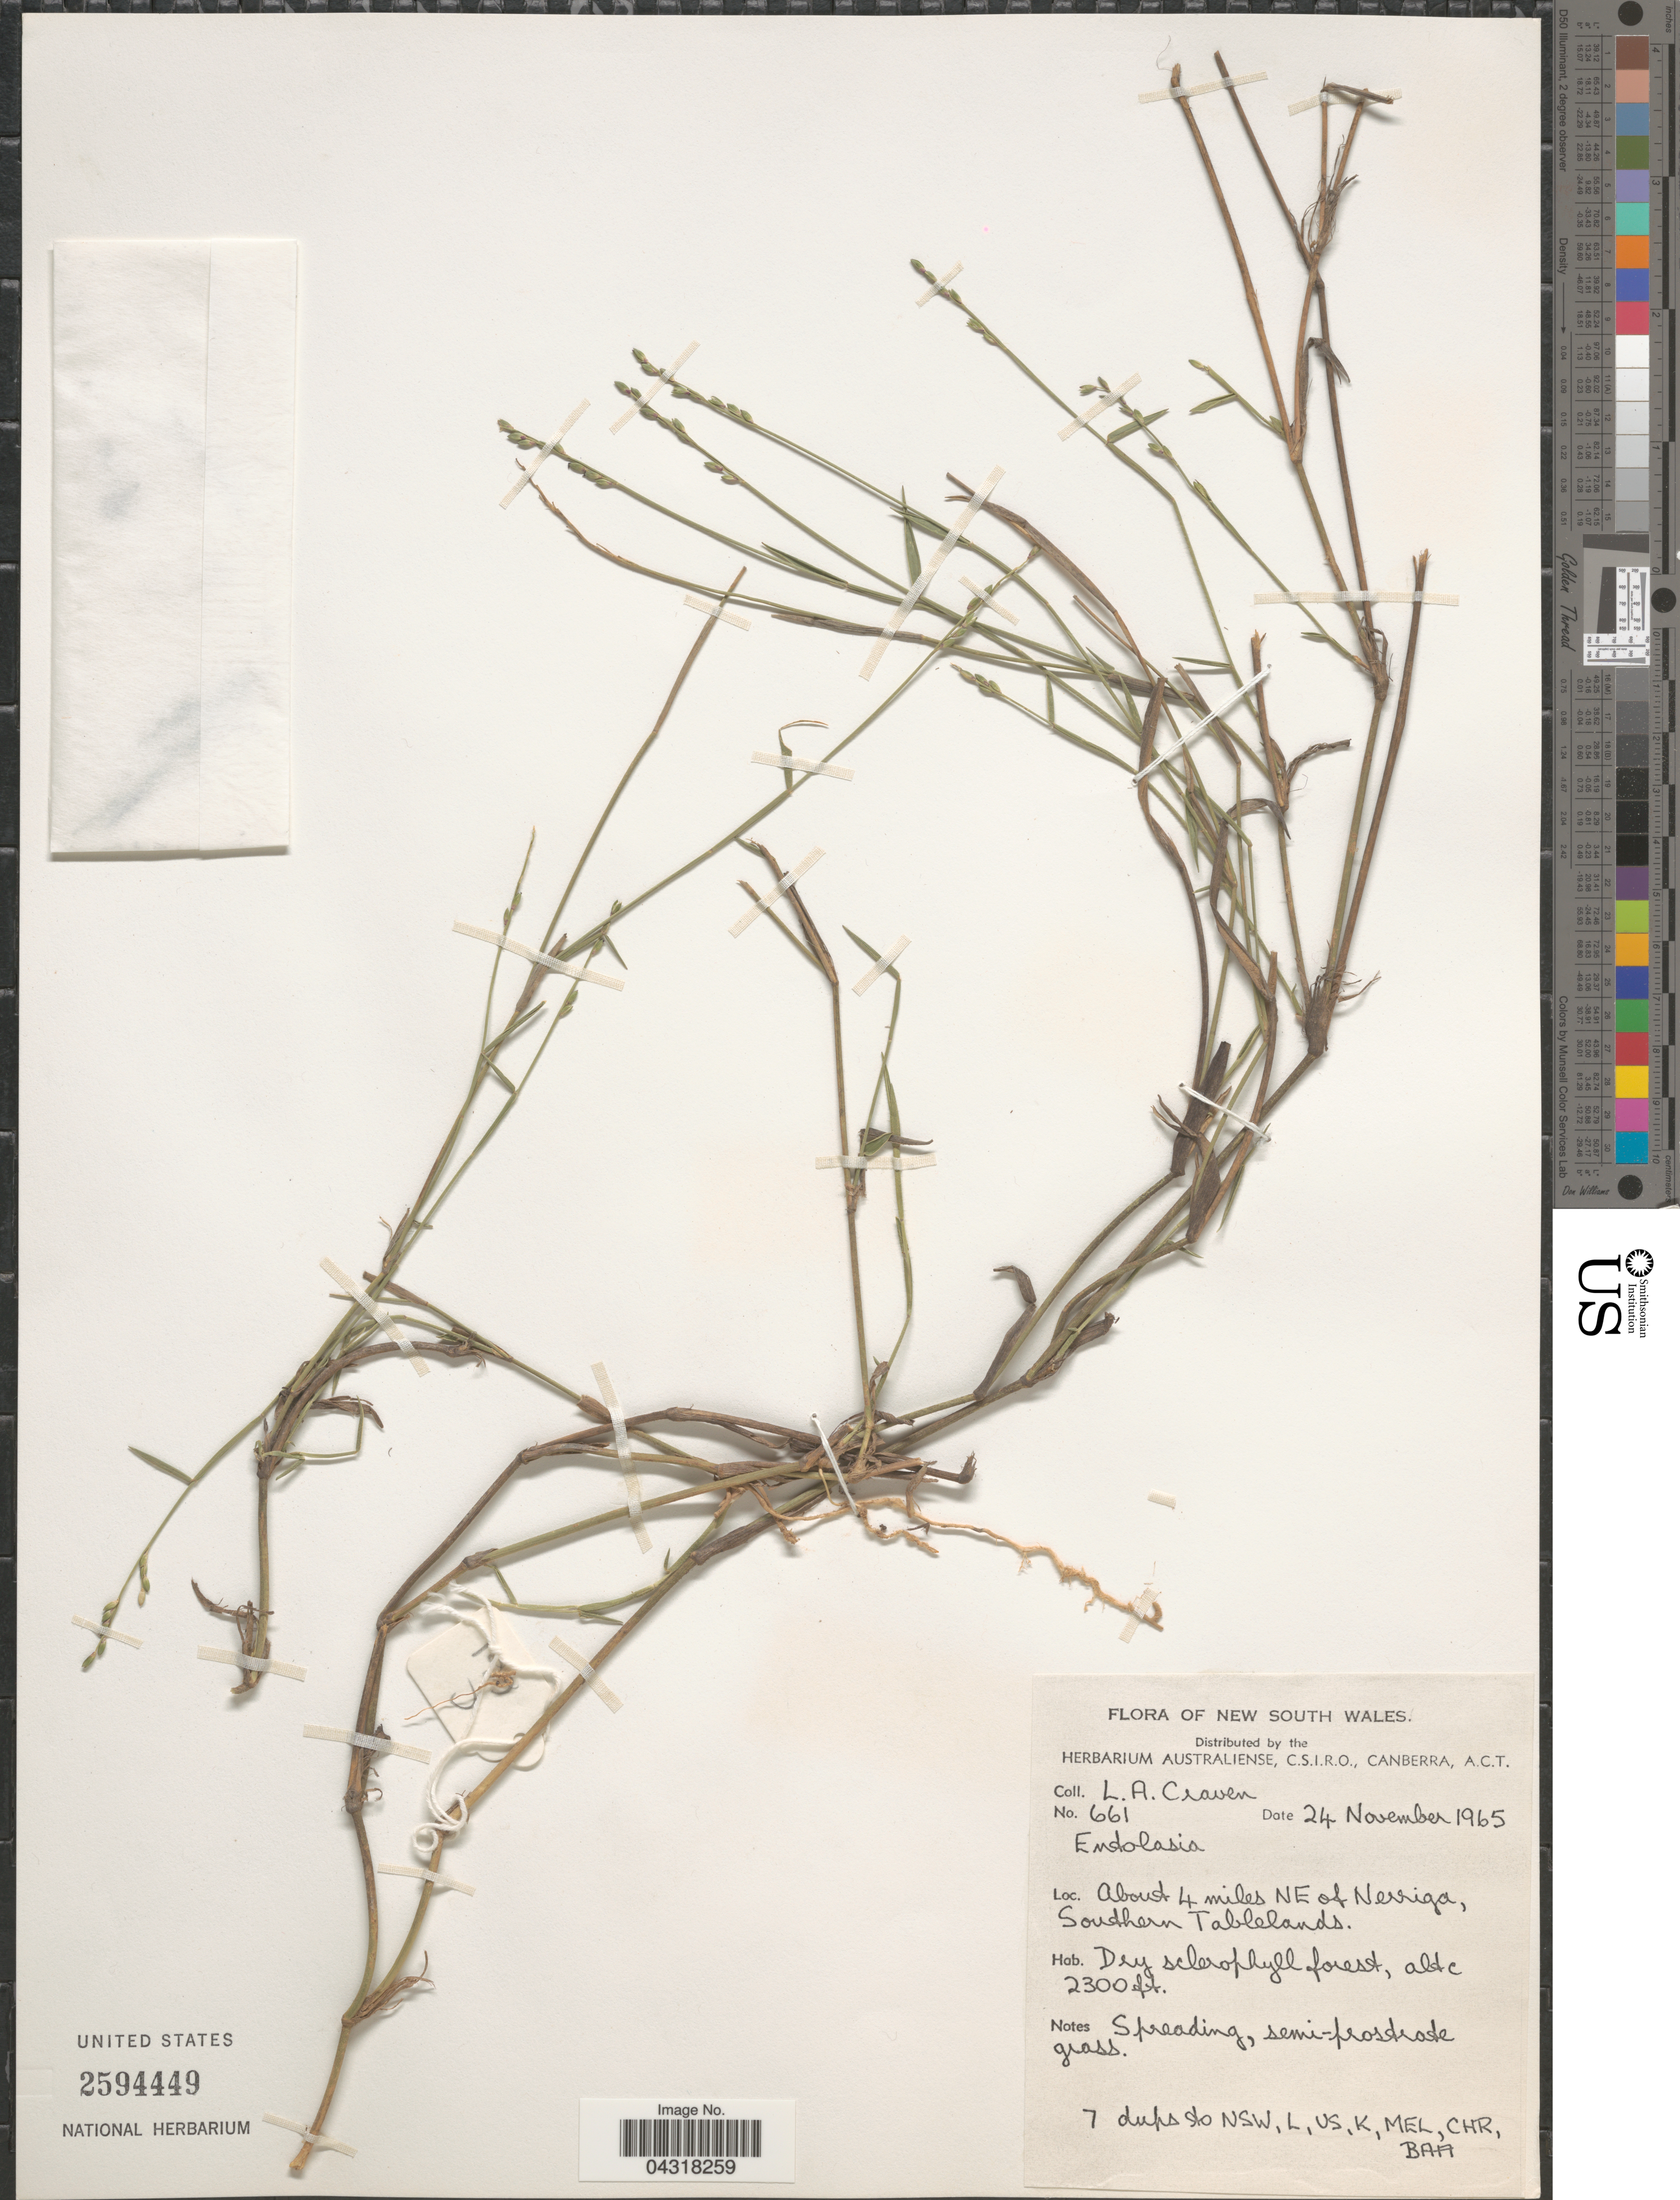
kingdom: Plantae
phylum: Tracheophyta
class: Liliopsida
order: Poales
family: Poaceae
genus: Entolasia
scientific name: Entolasia sp.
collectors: L. A. Craven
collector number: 661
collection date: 1965-11-24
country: Australia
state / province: New South Wales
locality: About 4 miles NE of Nerriga, Southern Tablelands.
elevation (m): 701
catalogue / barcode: US 2594449